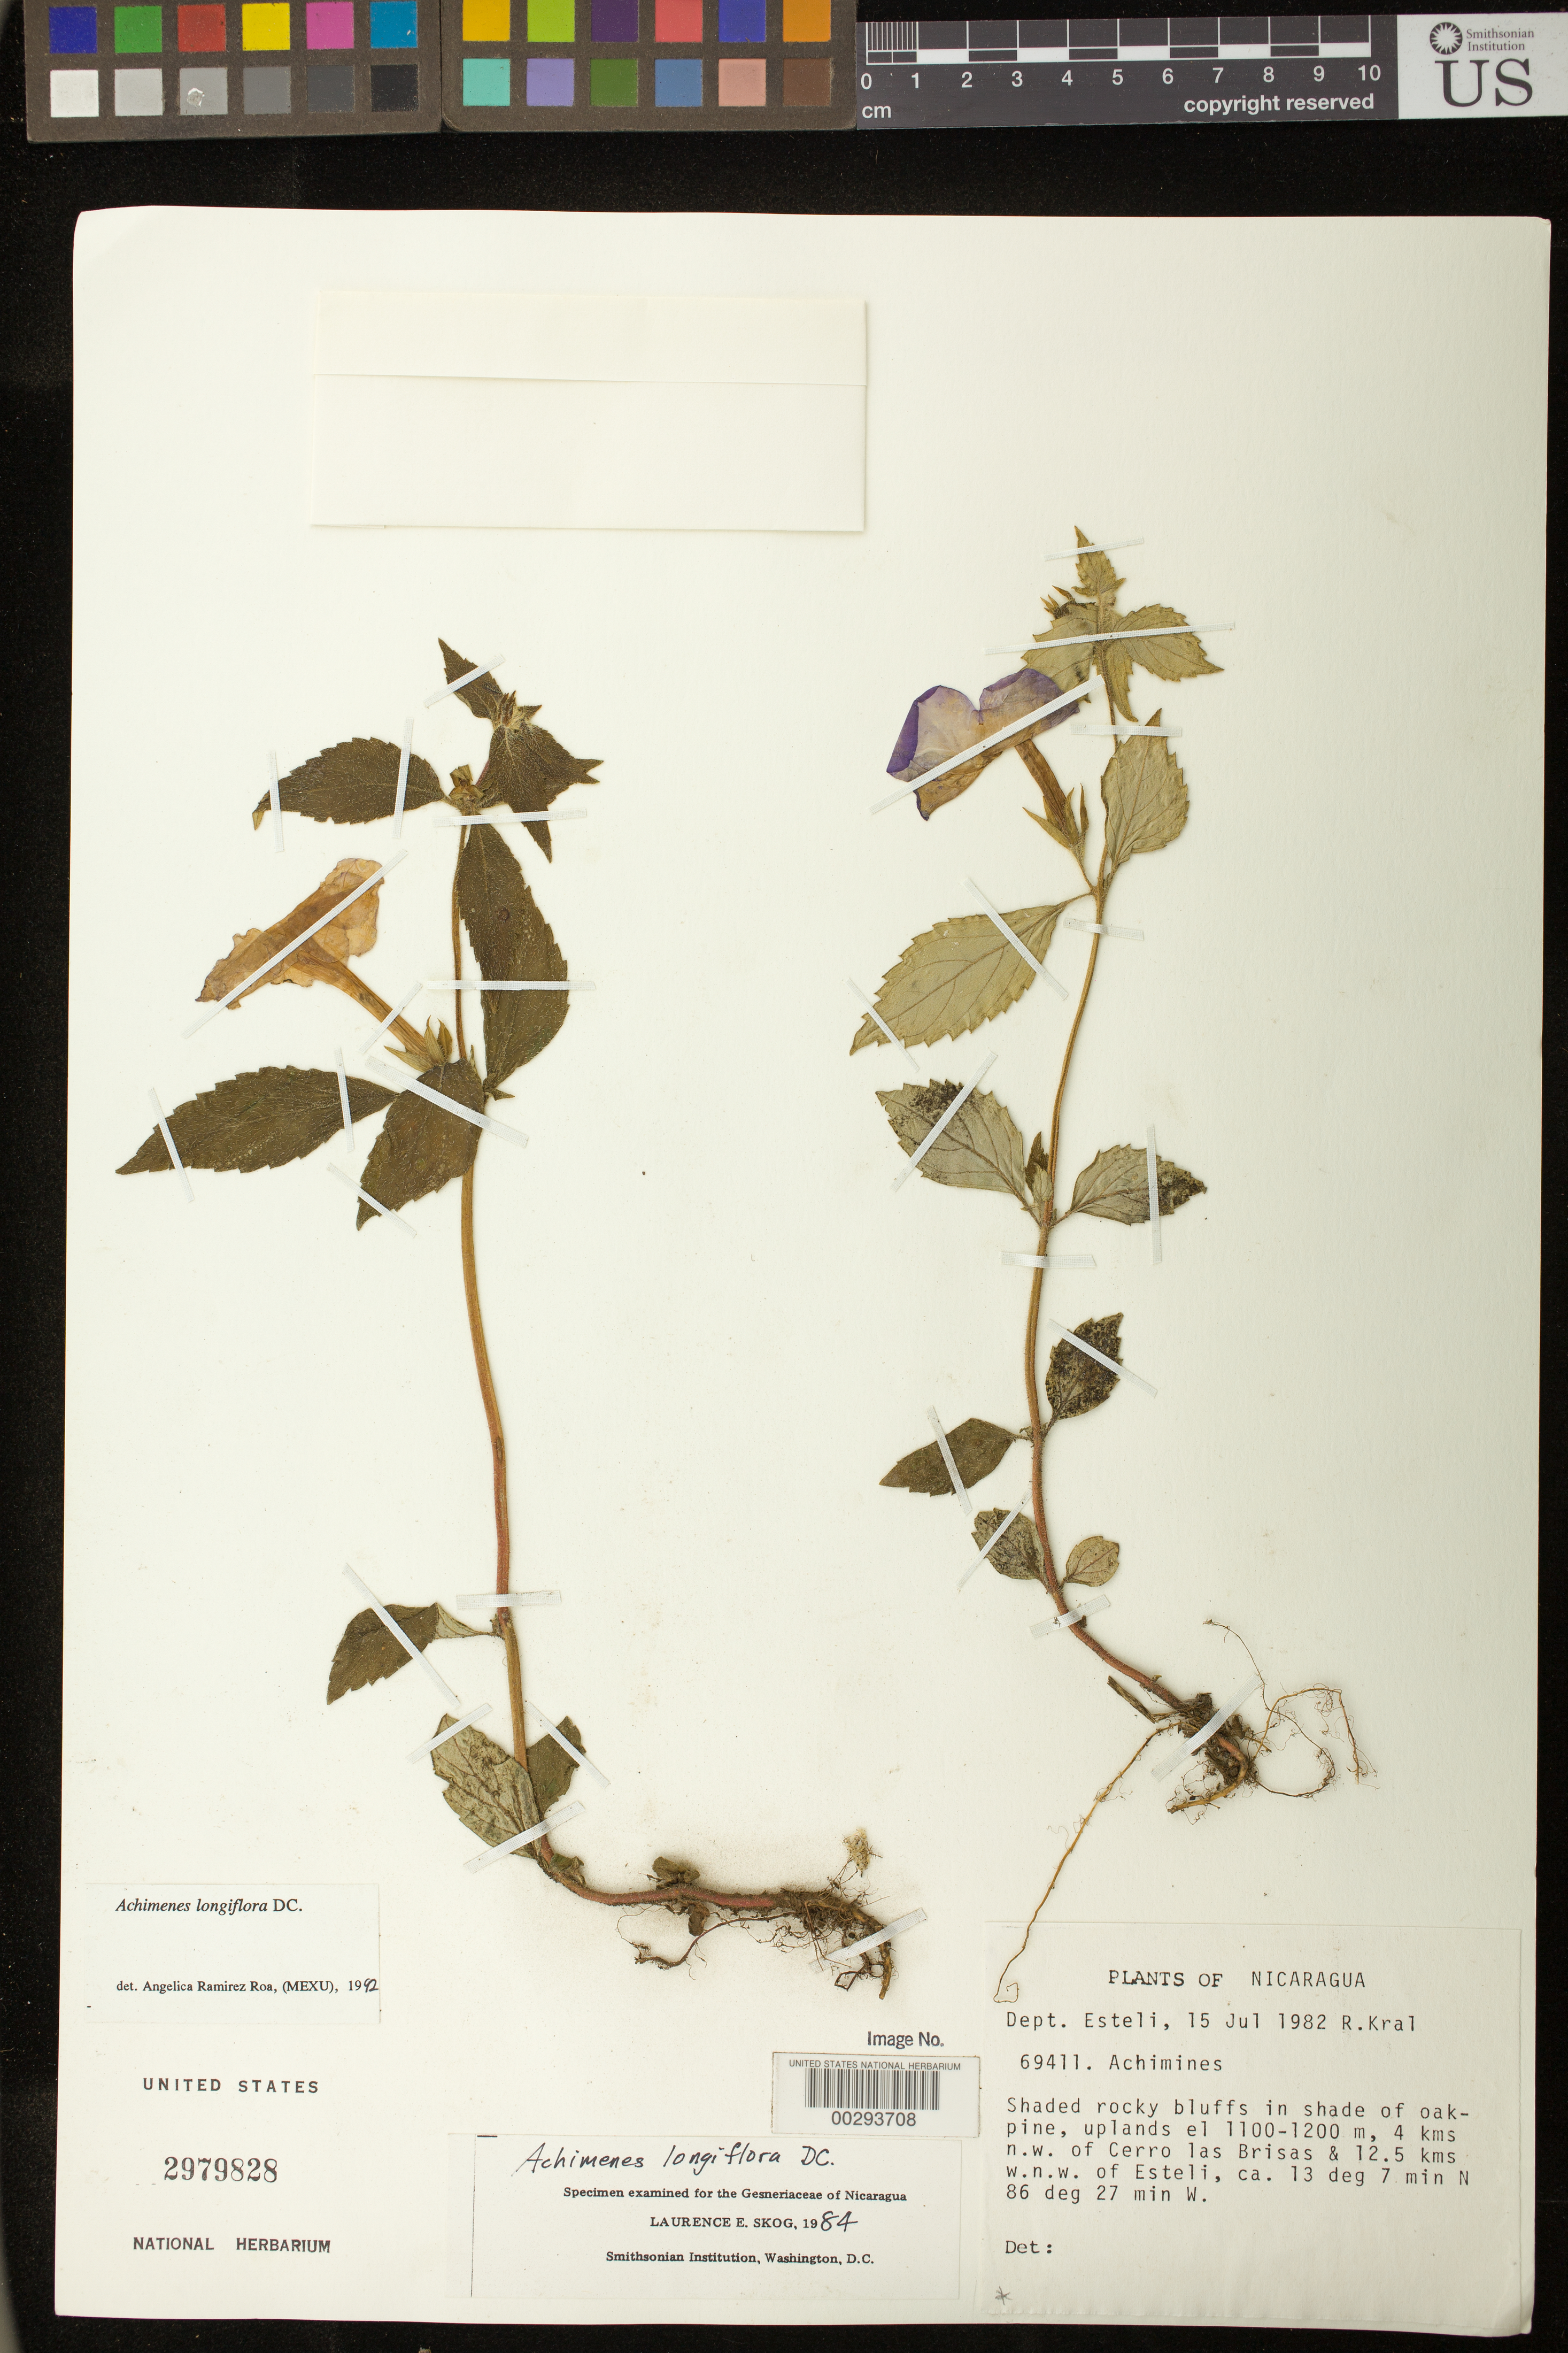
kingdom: Plantae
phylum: Tracheophyta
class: Magnoliopsida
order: Lamiales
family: Gesneriaceae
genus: Achimenes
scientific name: Achimenes longiflora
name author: DC.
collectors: R. Kral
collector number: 69411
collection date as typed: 15 Jul 1982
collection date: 1982-07-15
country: Nicaragua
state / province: Esteli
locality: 4 km NW of Cerro Las Brisas and 12.5 km WNW of Esteli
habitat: Shaded rocky bluffs in shade of oak-pine, uplands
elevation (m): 1100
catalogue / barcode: US 2979828